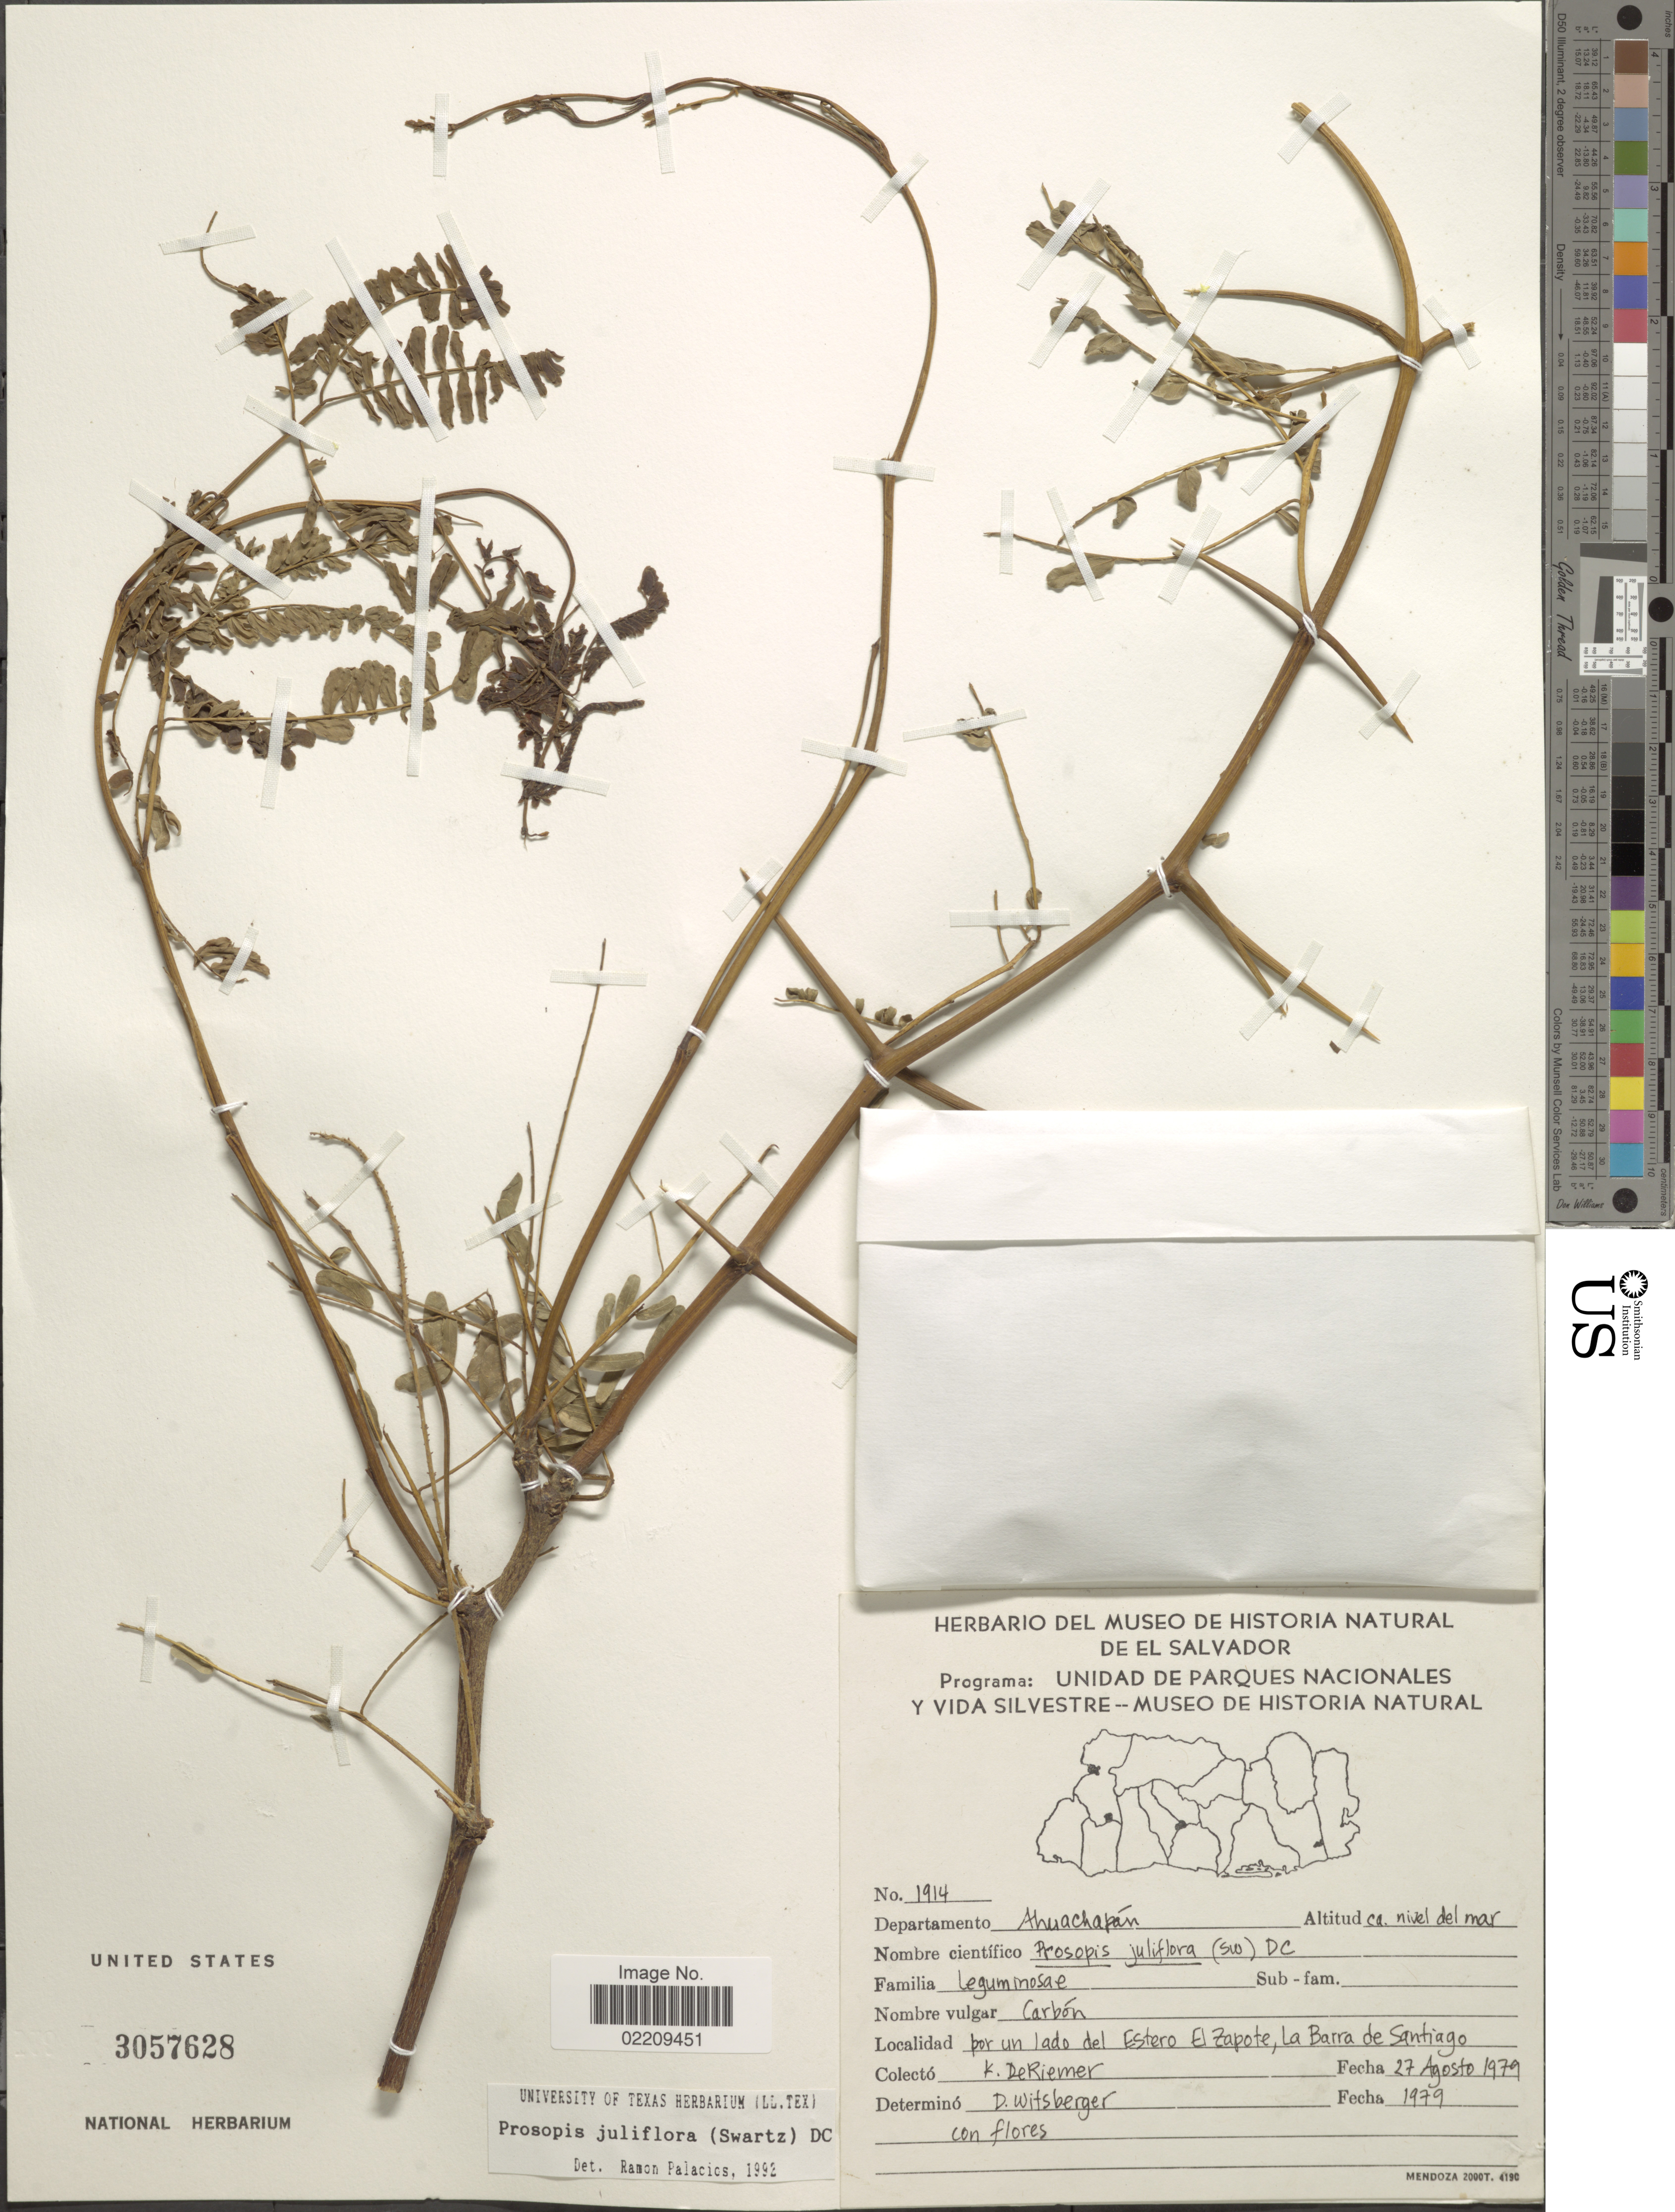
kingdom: Plantae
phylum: Tracheophyta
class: Magnoliopsida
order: Fabales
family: Fabaceae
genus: Neltuma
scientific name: Neltuma juliflora var. juliflora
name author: (Sw.) Raf.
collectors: K. DeRiemer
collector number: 1914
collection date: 1979-08-27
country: El Salvador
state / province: Ahuachapan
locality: Por un lado del Estero El Zapote, La Barra de Santiago.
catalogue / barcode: US 3057628